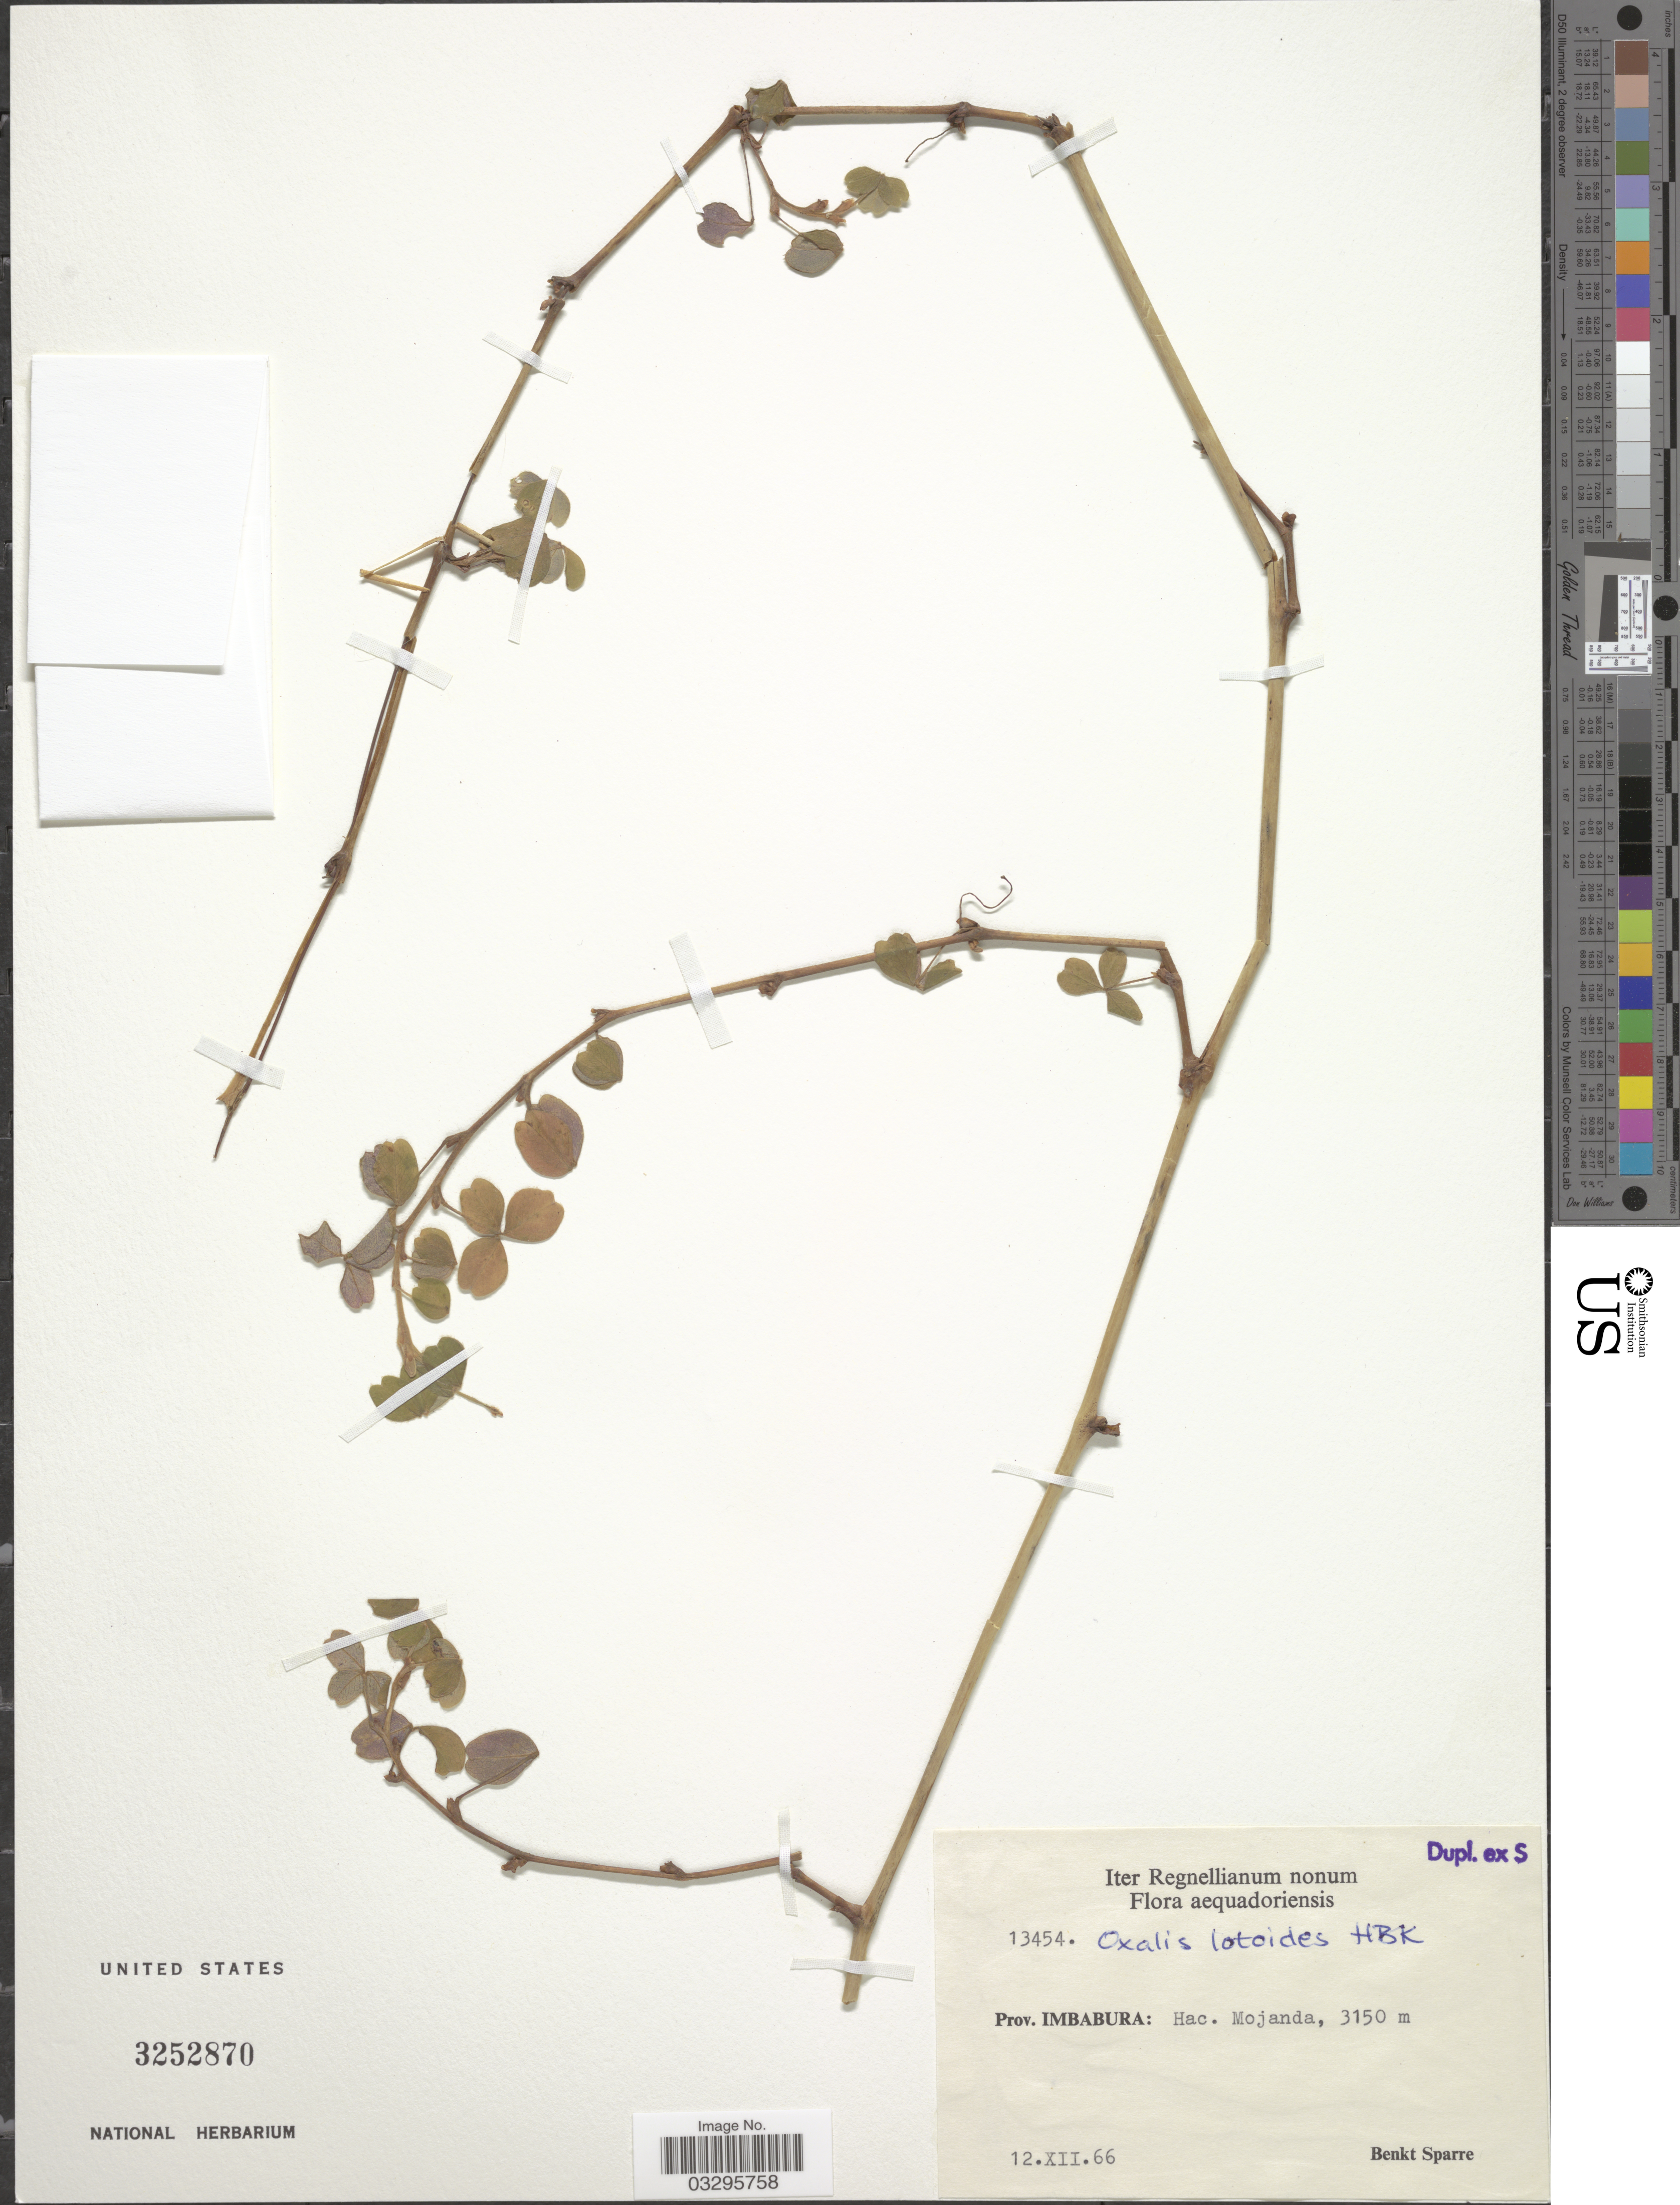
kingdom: Plantae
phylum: Tracheophyta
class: Magnoliopsida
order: Oxalidales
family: Oxalidaceae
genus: Oxalis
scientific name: Oxalis lotoides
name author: Kunth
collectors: B. Sparre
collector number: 13454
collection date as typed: Transcribed d/m/y: 12/12/66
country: Ecuador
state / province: Imbabura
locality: Hac. Mojanda.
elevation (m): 3150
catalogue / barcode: US 32582870